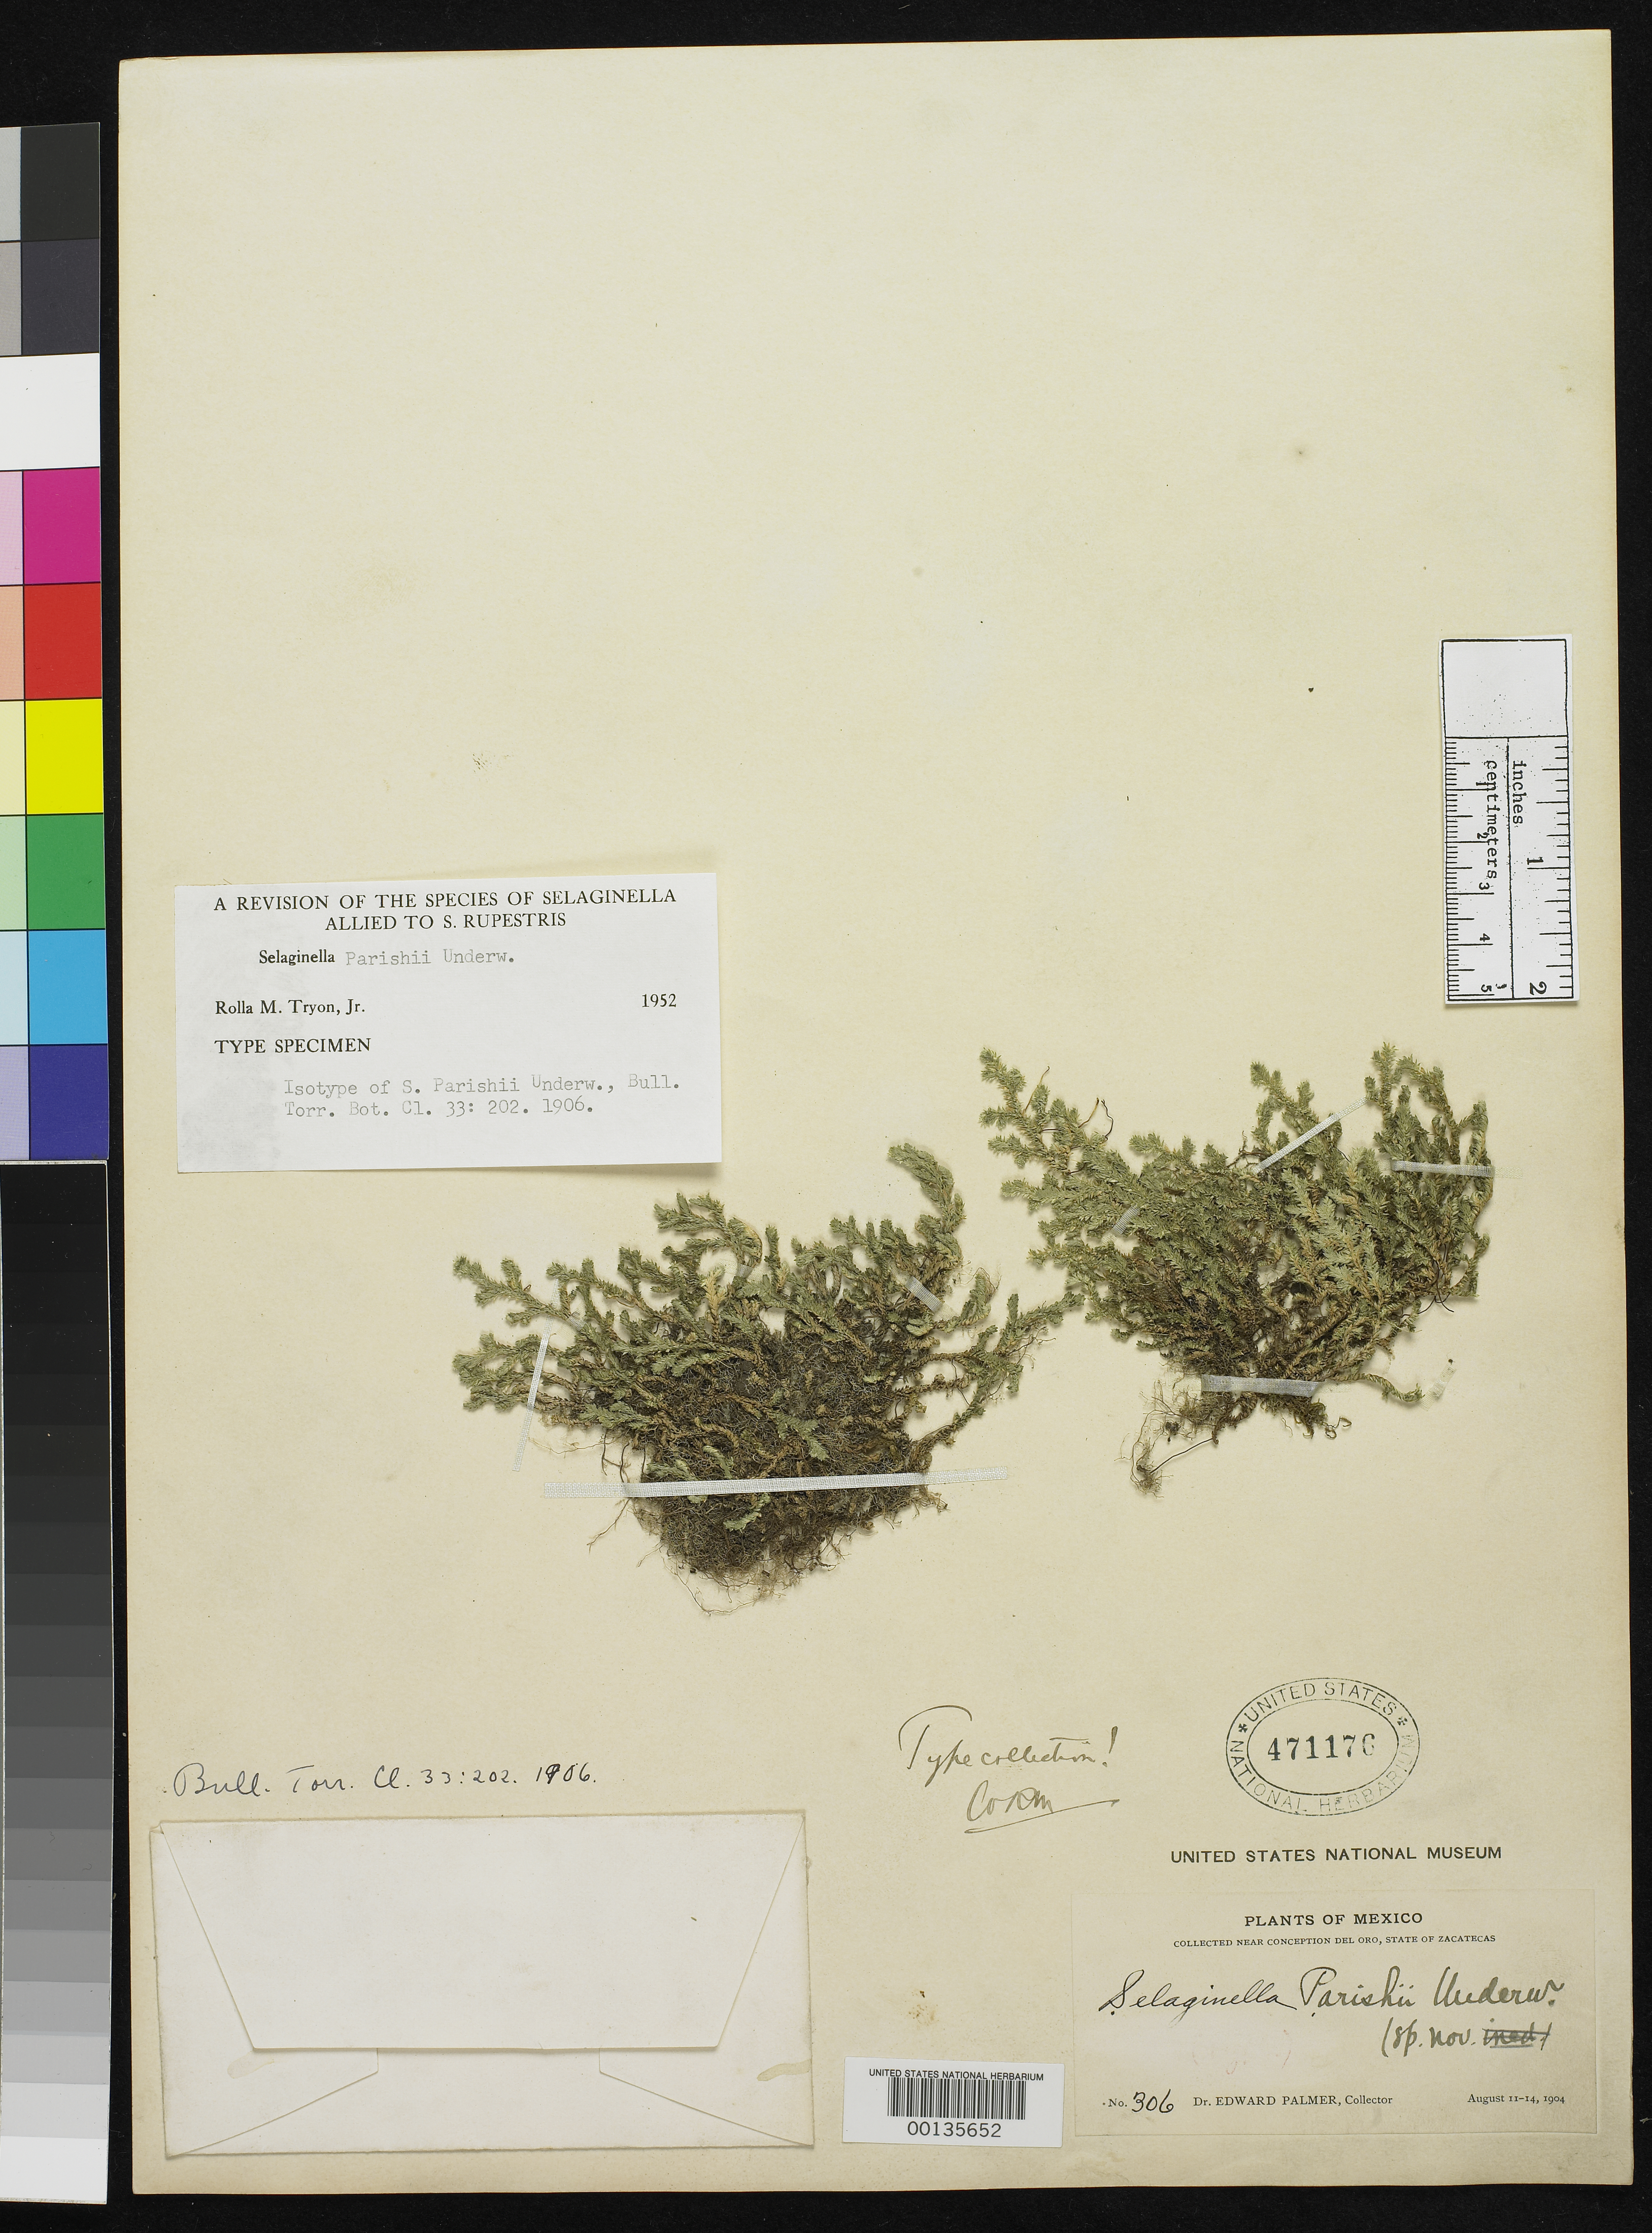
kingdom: Plantae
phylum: Tracheophyta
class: Lycopodiopsida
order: Selaginellales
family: Selaginellaceae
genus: Selaginella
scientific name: Selaginella parishii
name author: Underw.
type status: Type Collection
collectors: E. Palmer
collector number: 306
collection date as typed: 12 Aug 1904 to 14 Aug 1904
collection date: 1904-08-12/1904-08-14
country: Mexico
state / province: Zacatecas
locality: Near Concepcion del Oro.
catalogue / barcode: US 471176